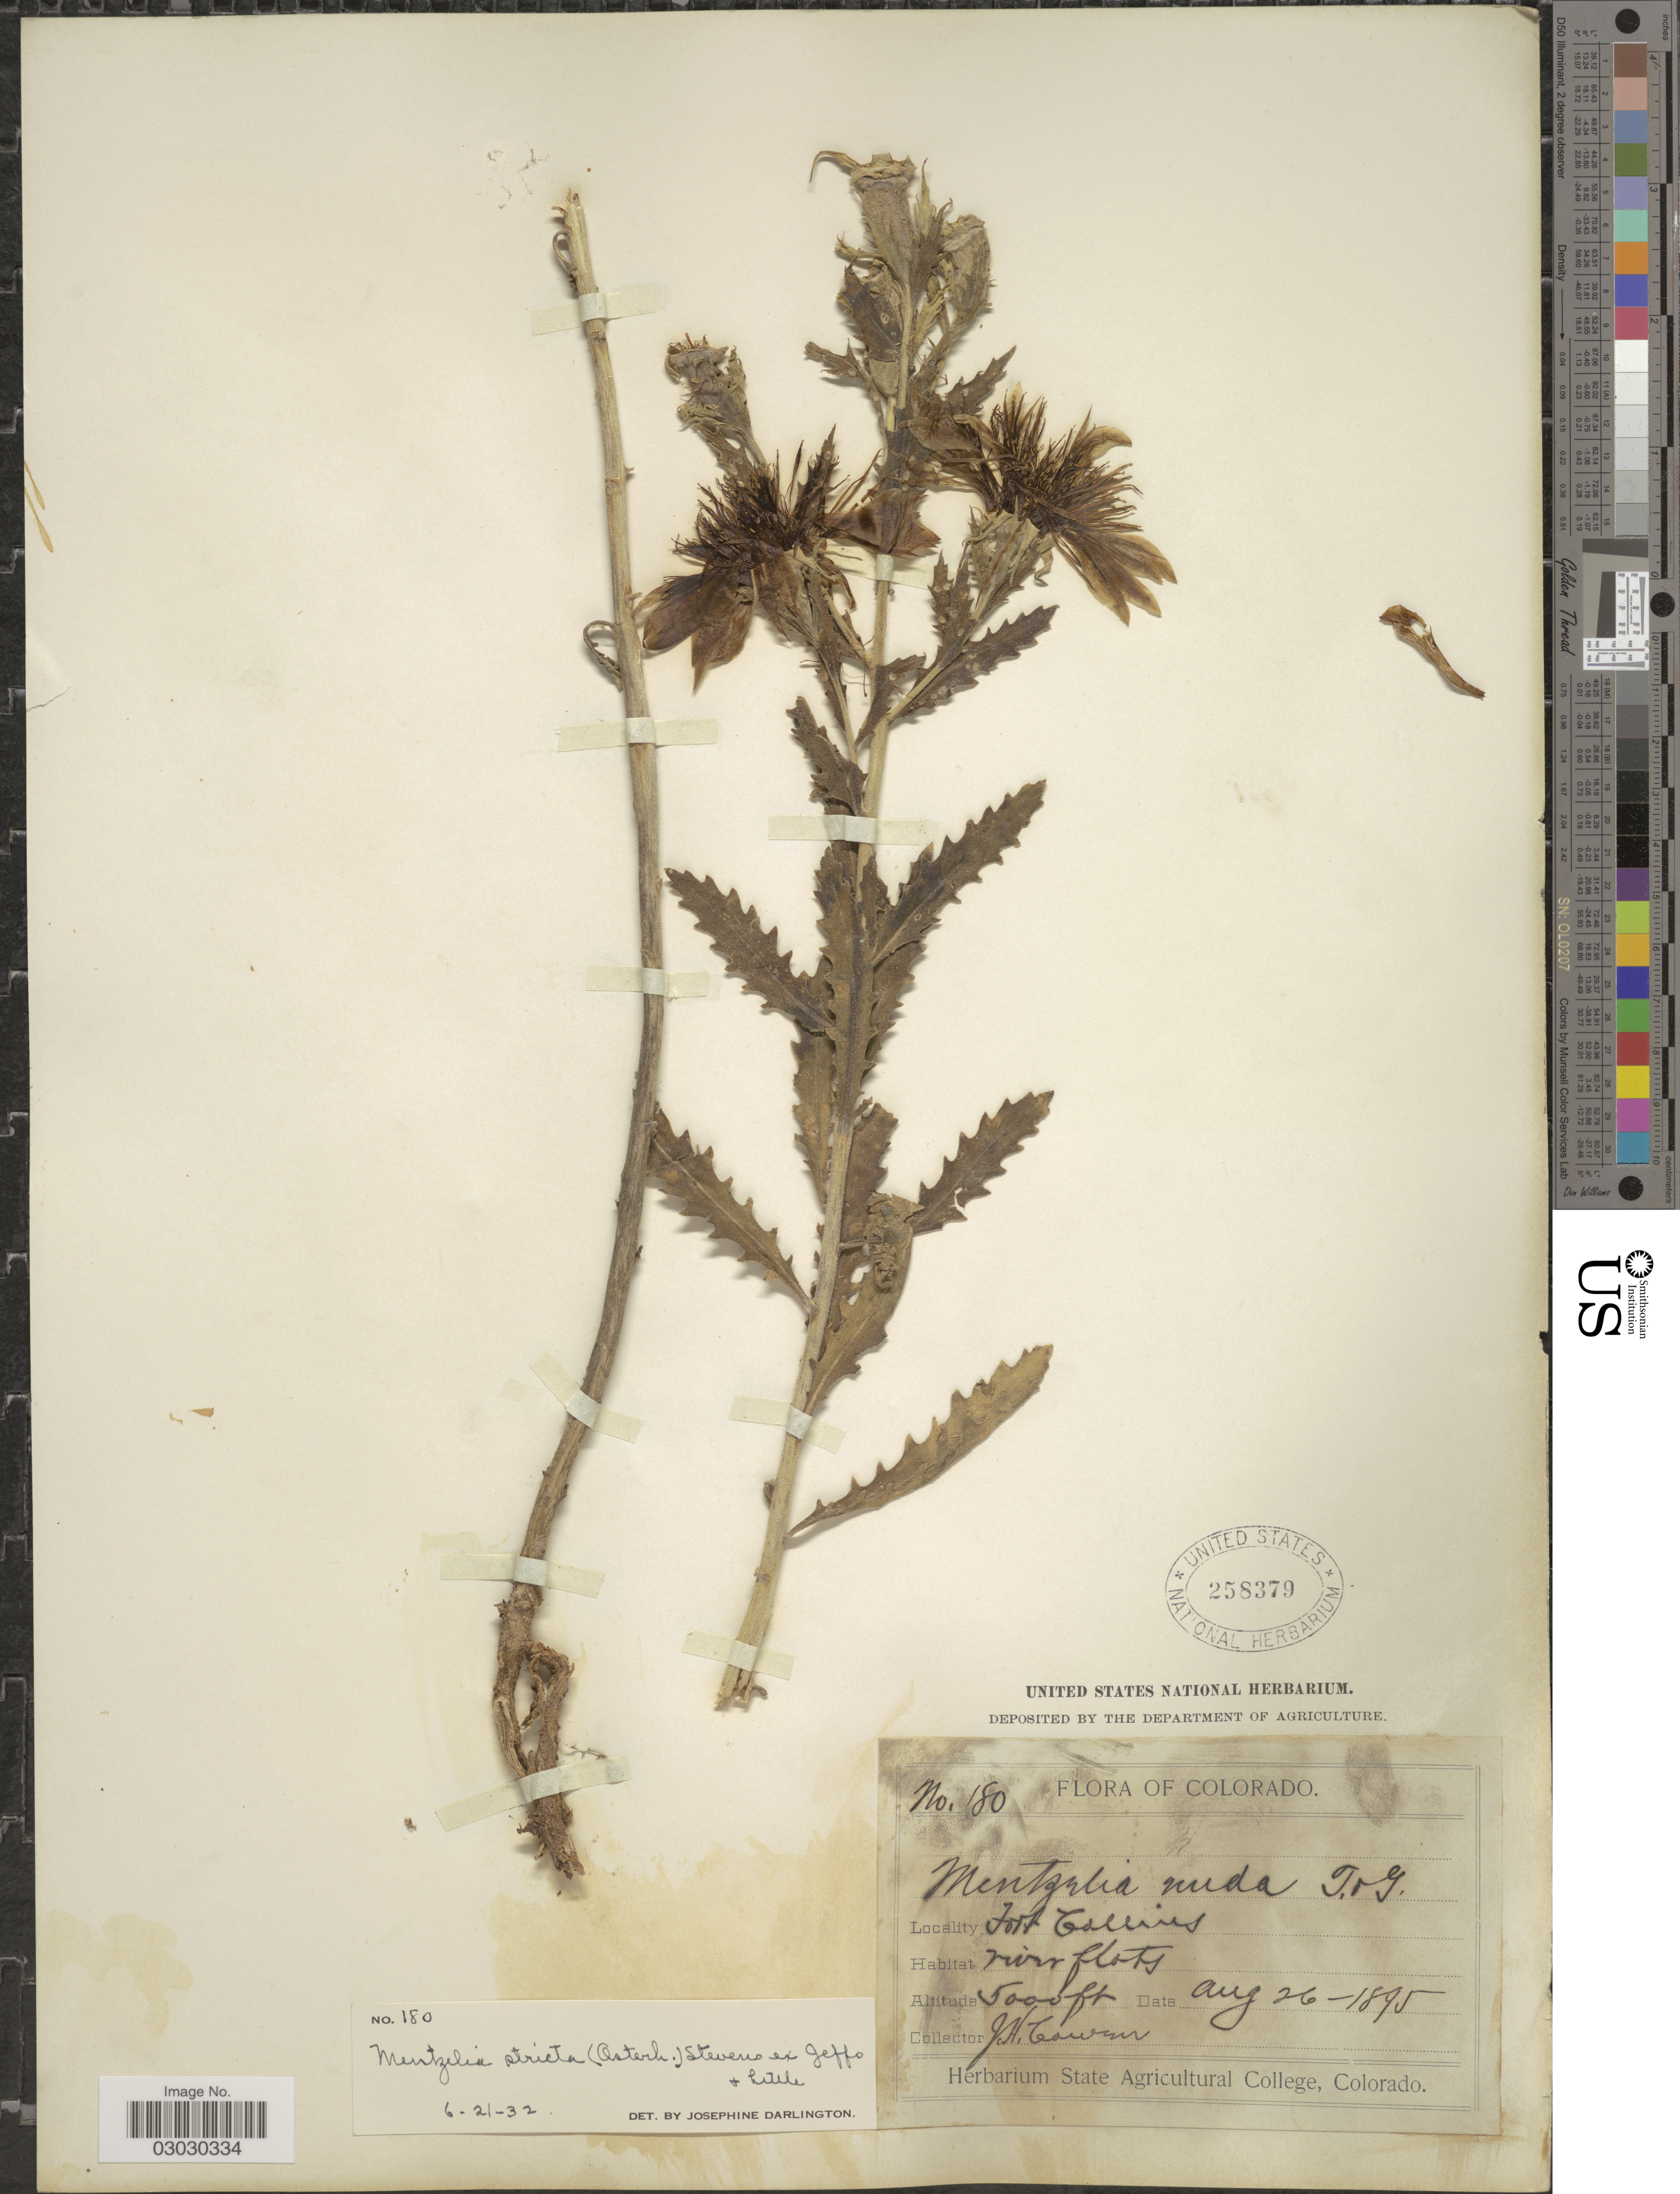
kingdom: Plantae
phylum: Tracheophyta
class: Magnoliopsida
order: Cornales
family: Loasaceae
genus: Mentzelia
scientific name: Mentzelia stricta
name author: (Osterh.) Stevens ex Jeffs & Little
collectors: J. H. Cowan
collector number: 180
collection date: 1895-08-26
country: United States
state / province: Colorado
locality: Fort Collins.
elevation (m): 1524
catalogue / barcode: US 258379